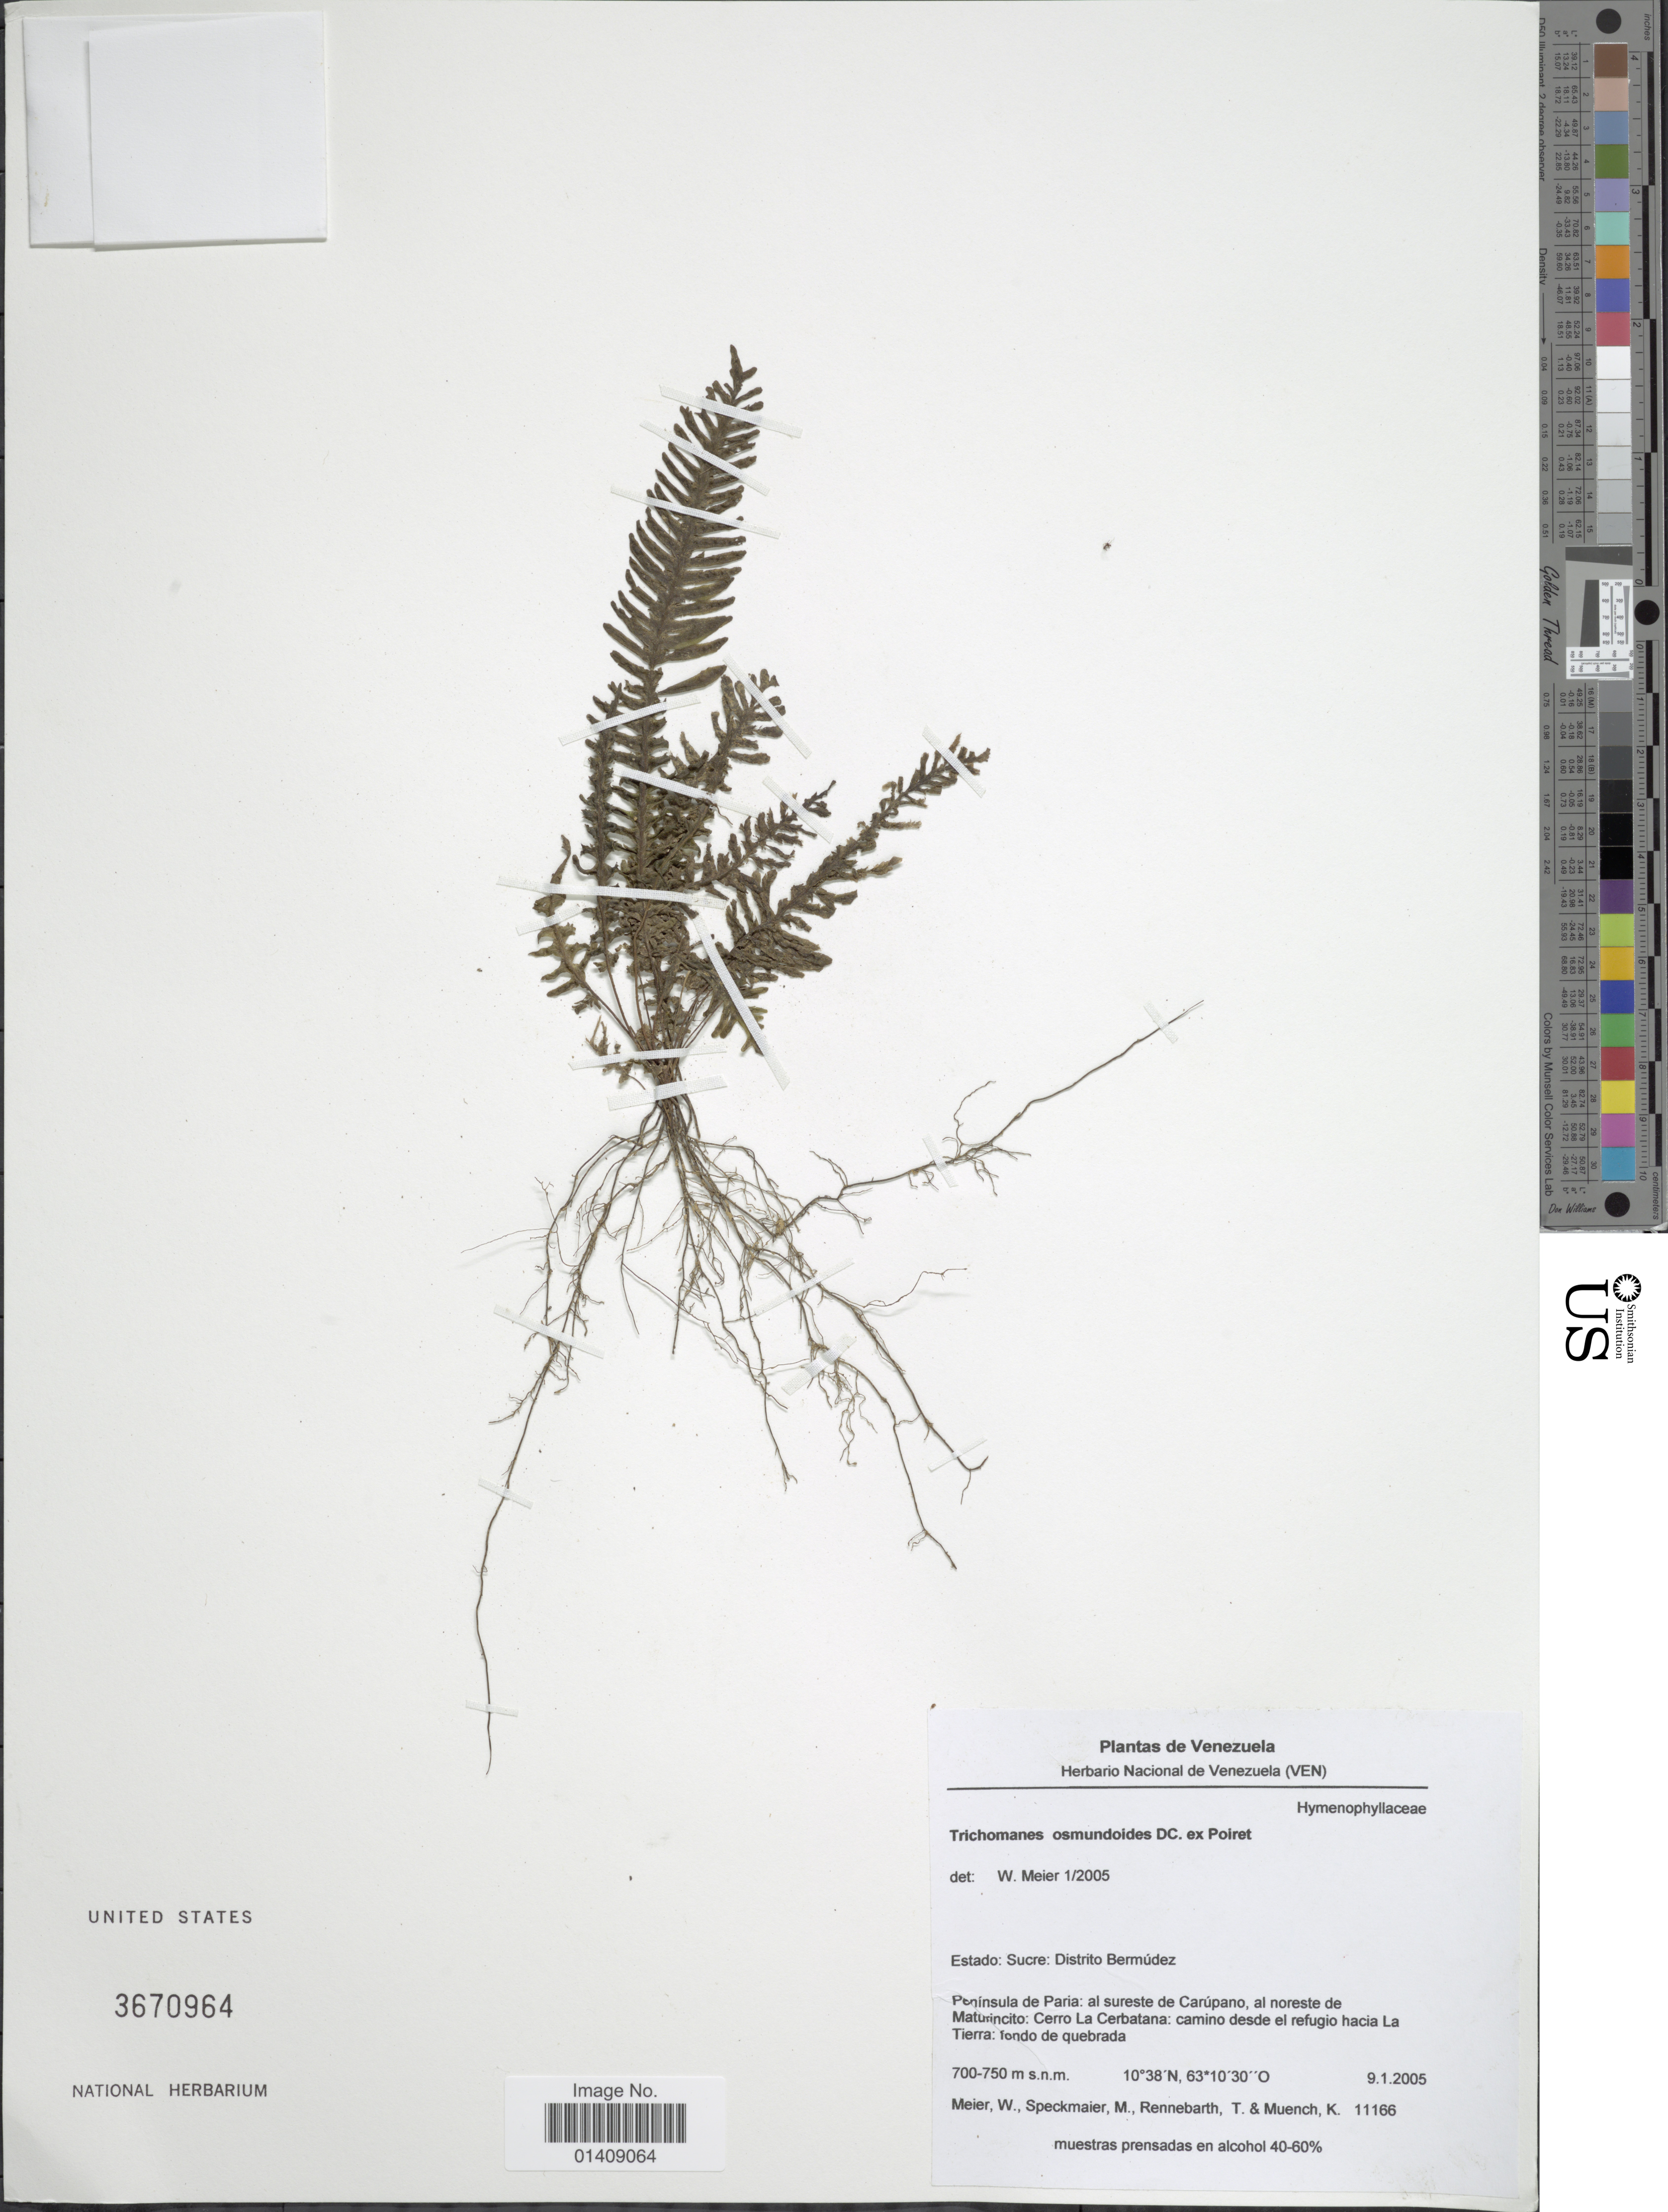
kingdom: Plantae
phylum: Tracheophyta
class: Polypodiopsida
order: Hymenophyllales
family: Hymenophyllaceae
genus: Trichomanes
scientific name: Trichomanes osmundoides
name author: DC. ex Poir.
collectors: W. Meier, M. Speckmaier, T. Rennebarth & K. Muench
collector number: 11166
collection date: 2005-01-09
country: Venezuela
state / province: Sucre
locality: Distrito Bemúdez. Peninsula de Paria; al sureste de Carúpano, al noreste de Maturincito: Cerro La Cerbatana: camino desde el refugio hacia La Tierra: fondo de quebrada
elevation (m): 700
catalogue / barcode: US 3670964